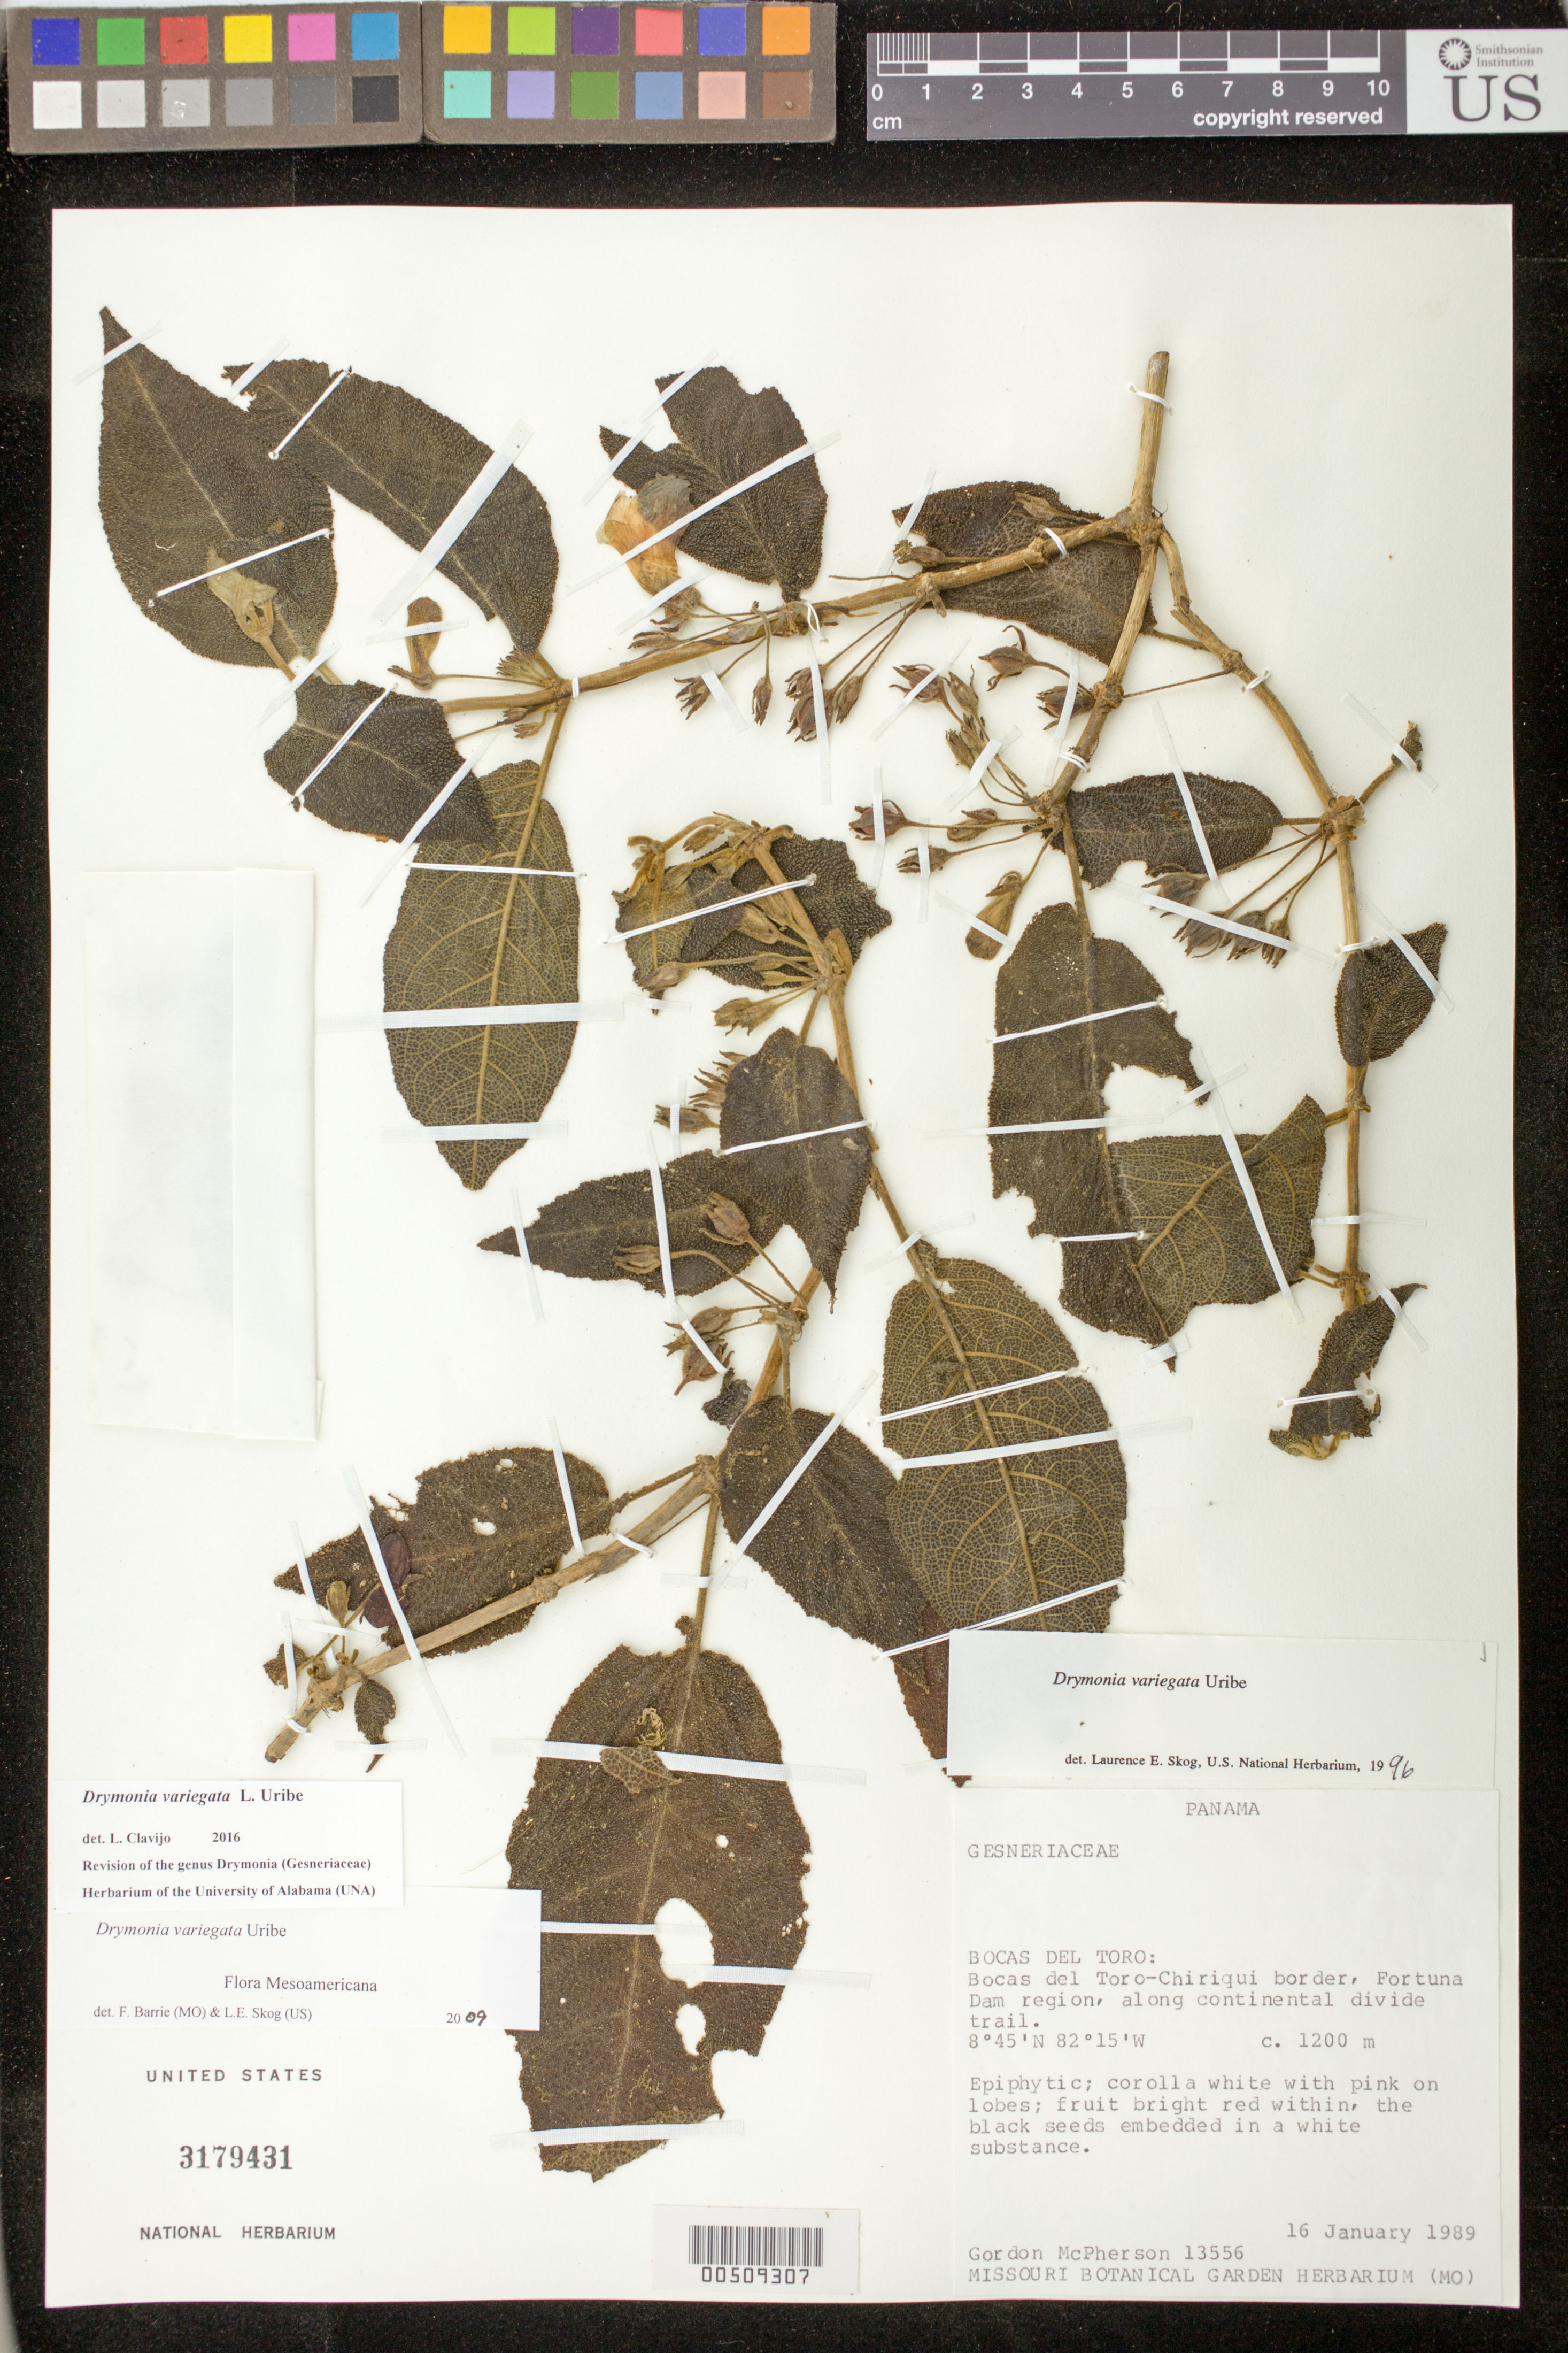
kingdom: Plantae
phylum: Tracheophyta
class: Magnoliopsida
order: Lamiales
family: Gesneriaceae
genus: Drymonia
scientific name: Drymonia variegata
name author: L. Uribe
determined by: Skog, Laurence E.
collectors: G. D. McPherson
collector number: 13556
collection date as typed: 16 Jan 1989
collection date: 1989-01-16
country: Panama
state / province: Bocas del Toro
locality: Bocas del Toro-Chiriqui border, Fortuna Dam region, along continental divide trail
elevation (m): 1200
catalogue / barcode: US 3179431